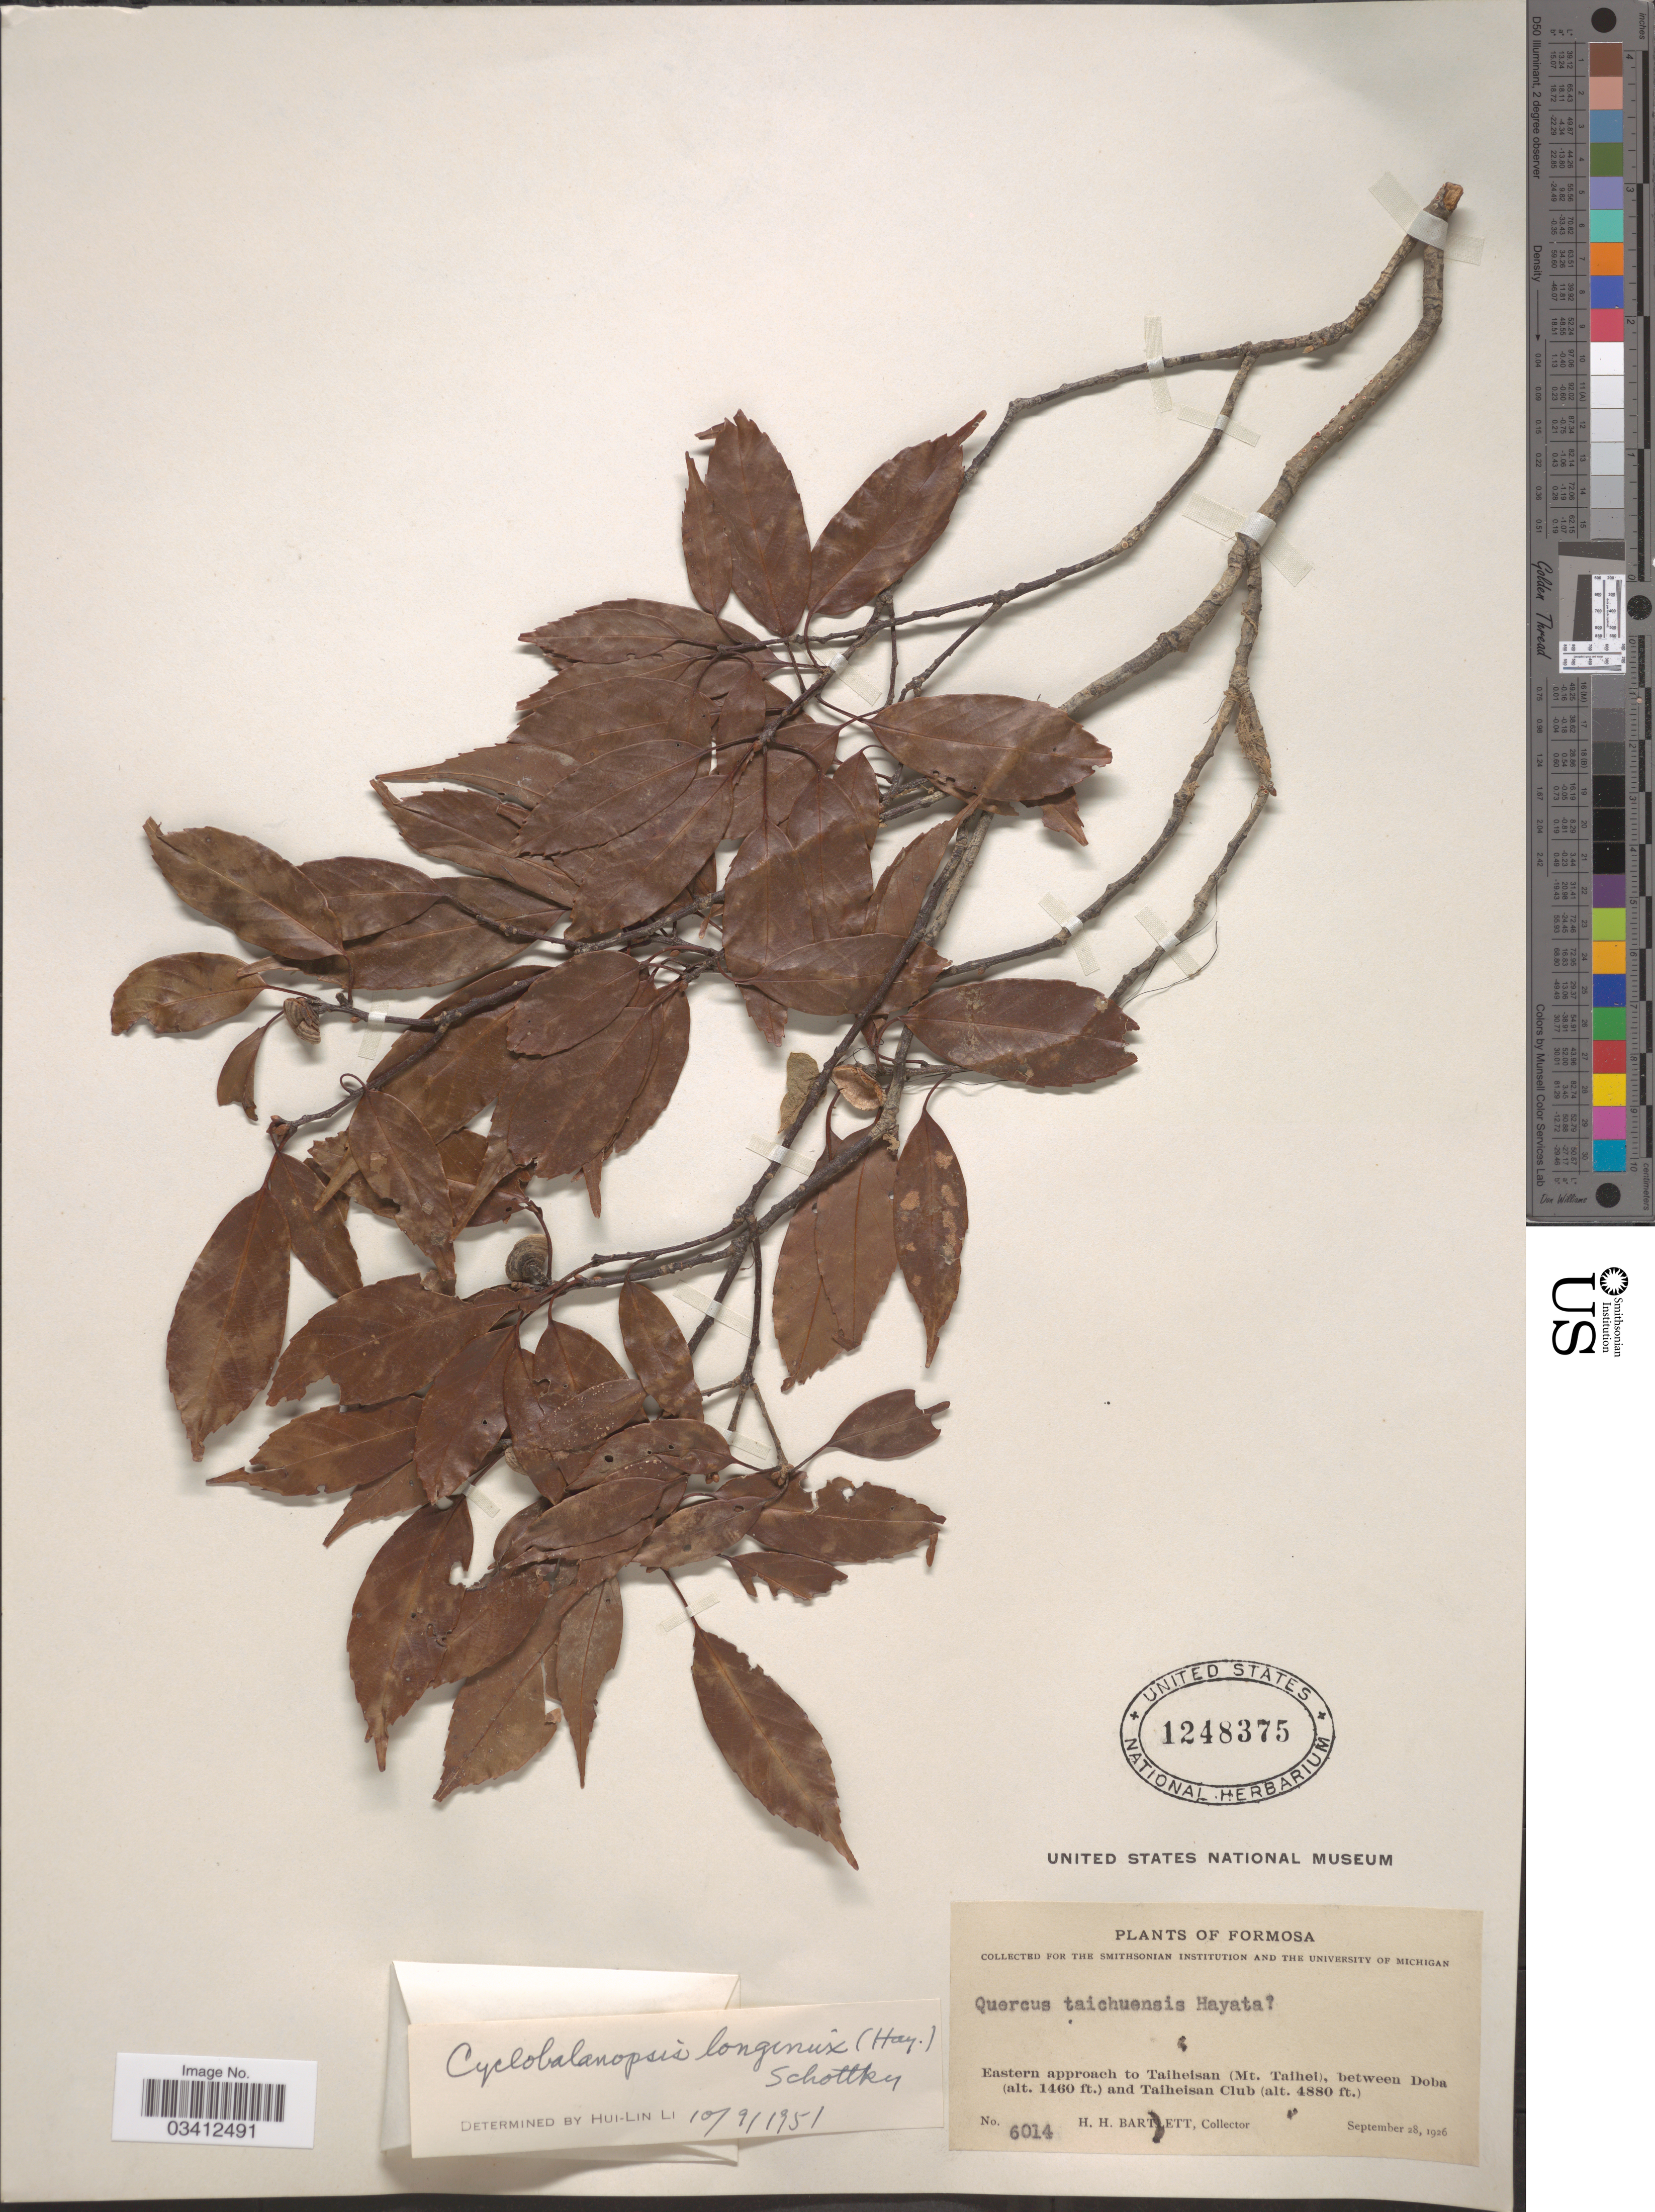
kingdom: Plantae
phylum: Tracheophyta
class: Magnoliopsida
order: Fagales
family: Fagaceae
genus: Quercus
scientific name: Quercus sp.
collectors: H. H. Bartlett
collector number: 6014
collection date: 1926-09-28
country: Taiwan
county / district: Yilan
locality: Formosa. Eastern approach to Taiheisan (Mt. Taihei), between Doba and Taiheisan Club.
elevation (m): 445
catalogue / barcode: US 1248375